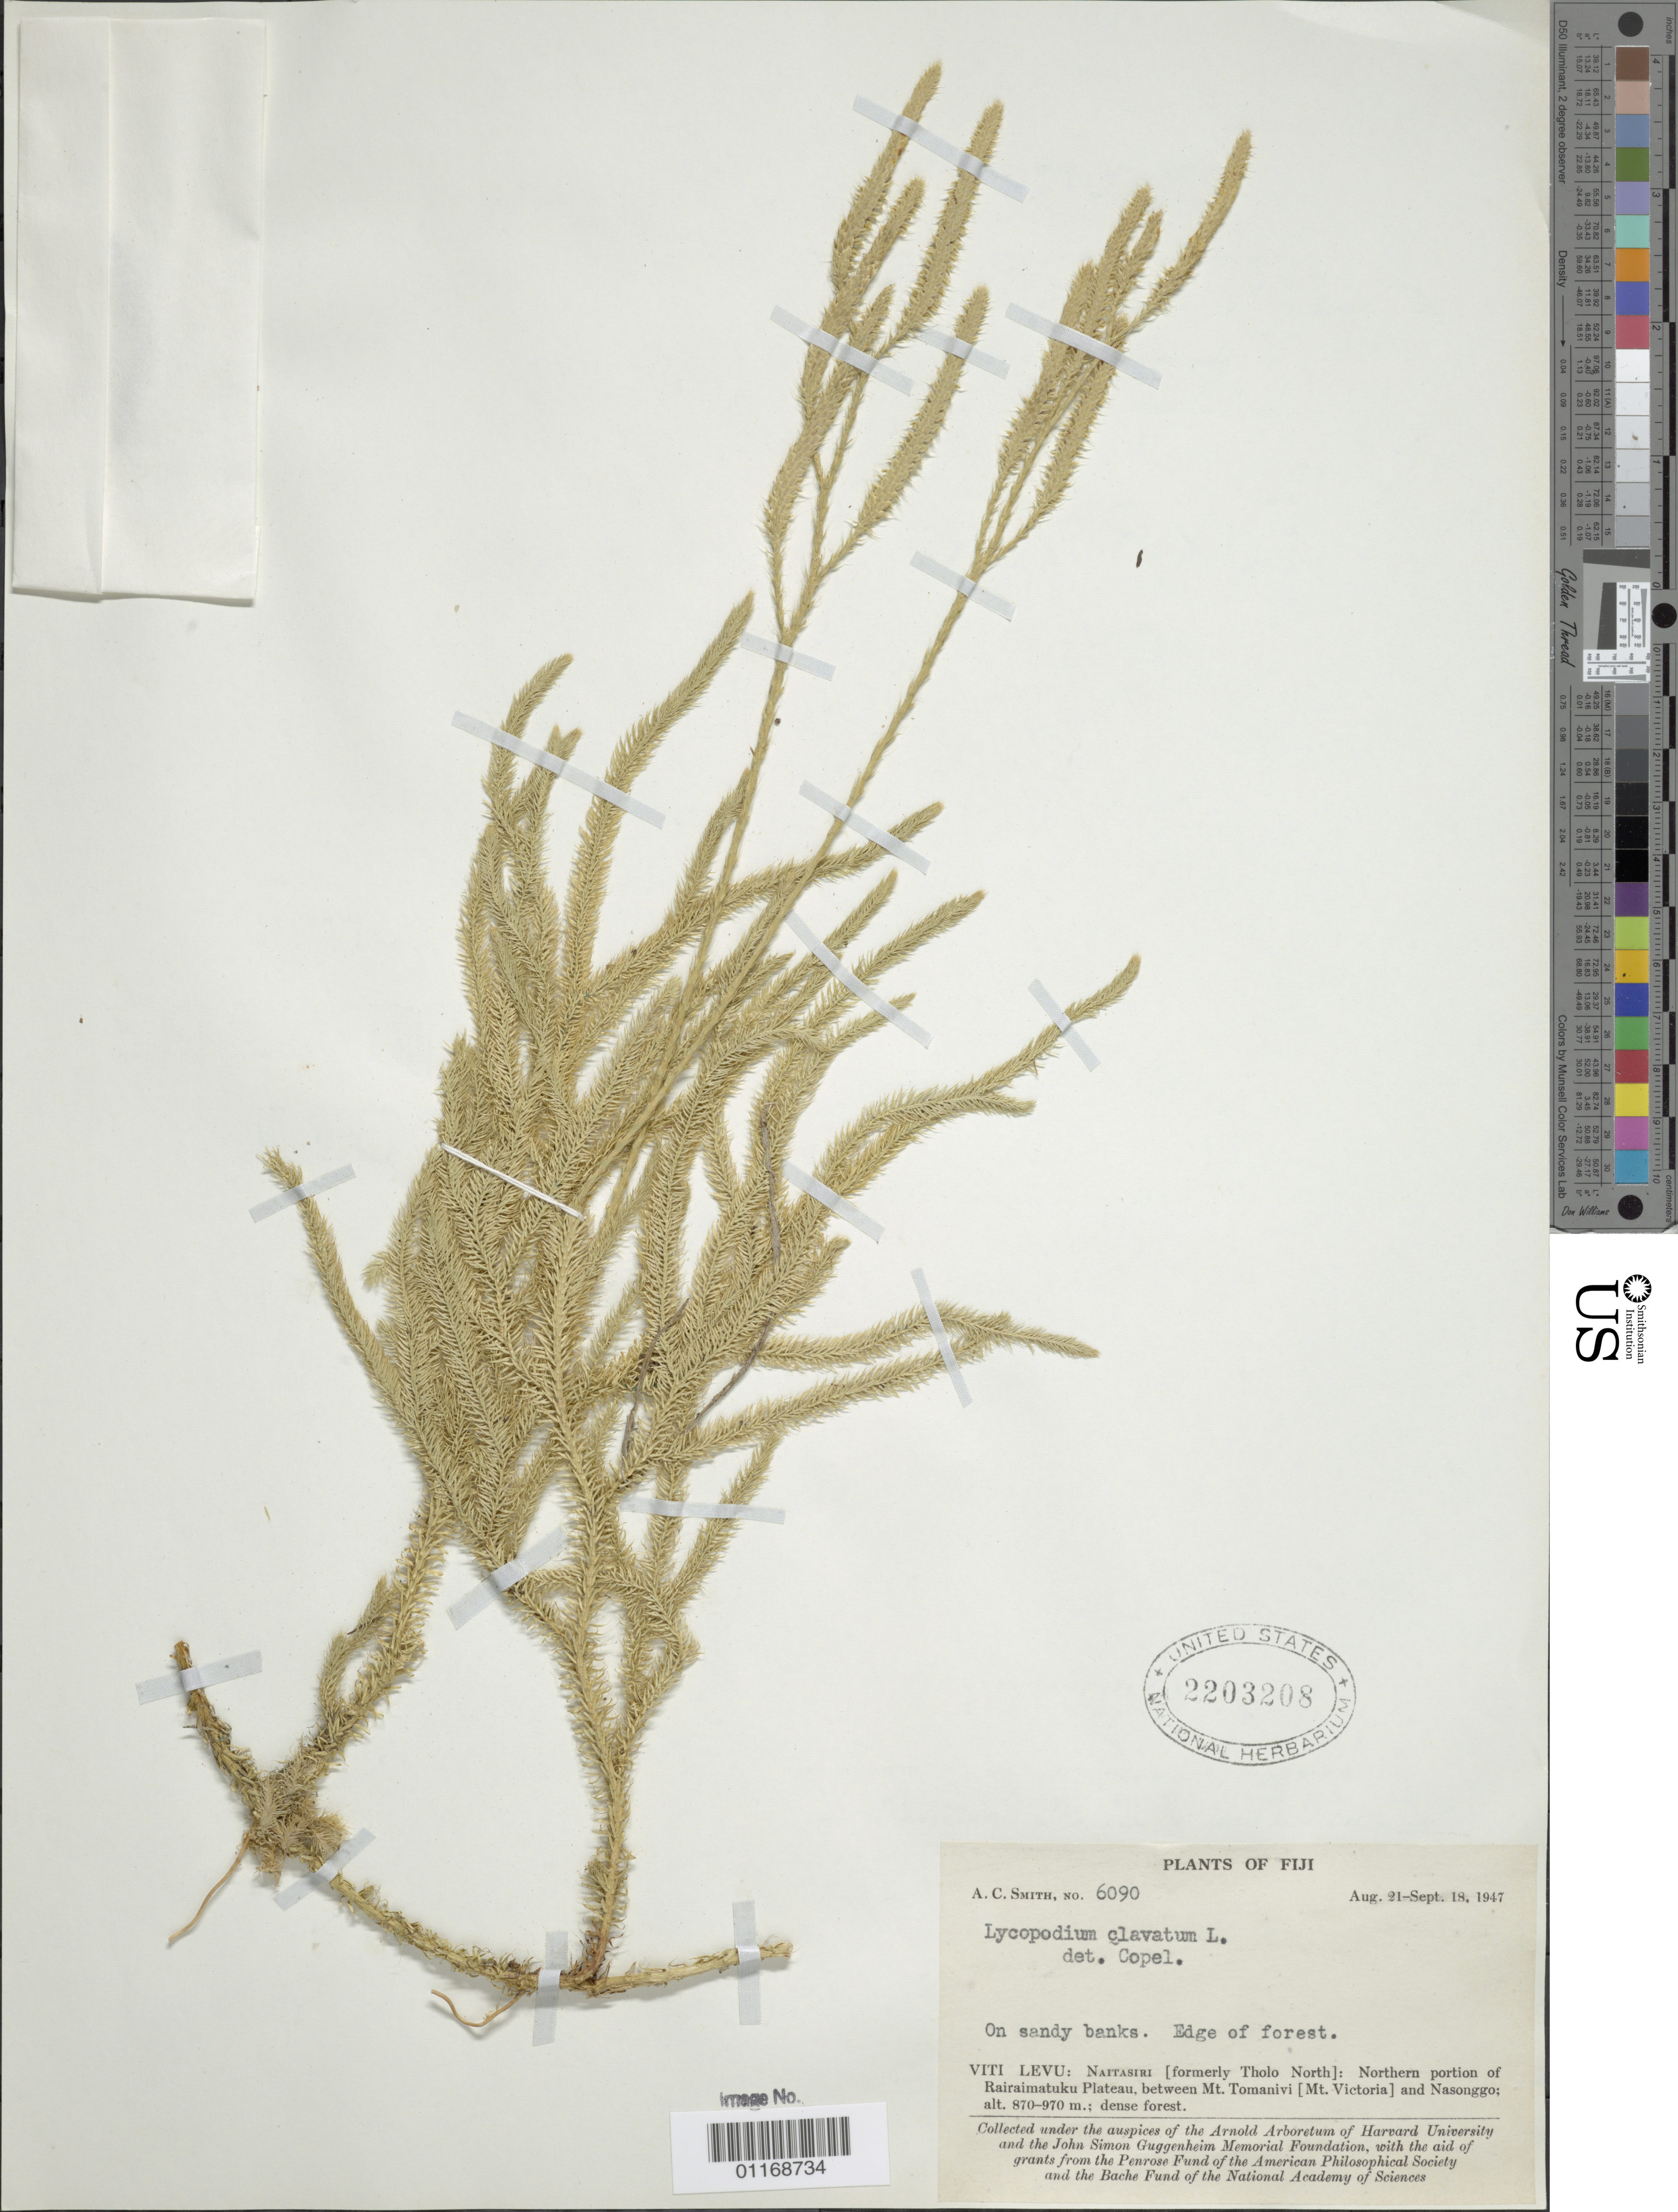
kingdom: Plantae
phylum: Tracheophyta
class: Lycopodiopsida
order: Lycopodiales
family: Lycopodiaceae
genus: Lycopodium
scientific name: Lycopodium clavatum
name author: L.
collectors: A. C. Smith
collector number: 6090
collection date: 1947-08-21/1947-09-18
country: Fiji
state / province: Naitasiri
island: Viti Levu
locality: Northern portion of Rairaimatuku plateau, between Mt. tomanivi (Mt. Victoria) and Nasonggo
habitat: Edge of forest.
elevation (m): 870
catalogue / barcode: US 2203208